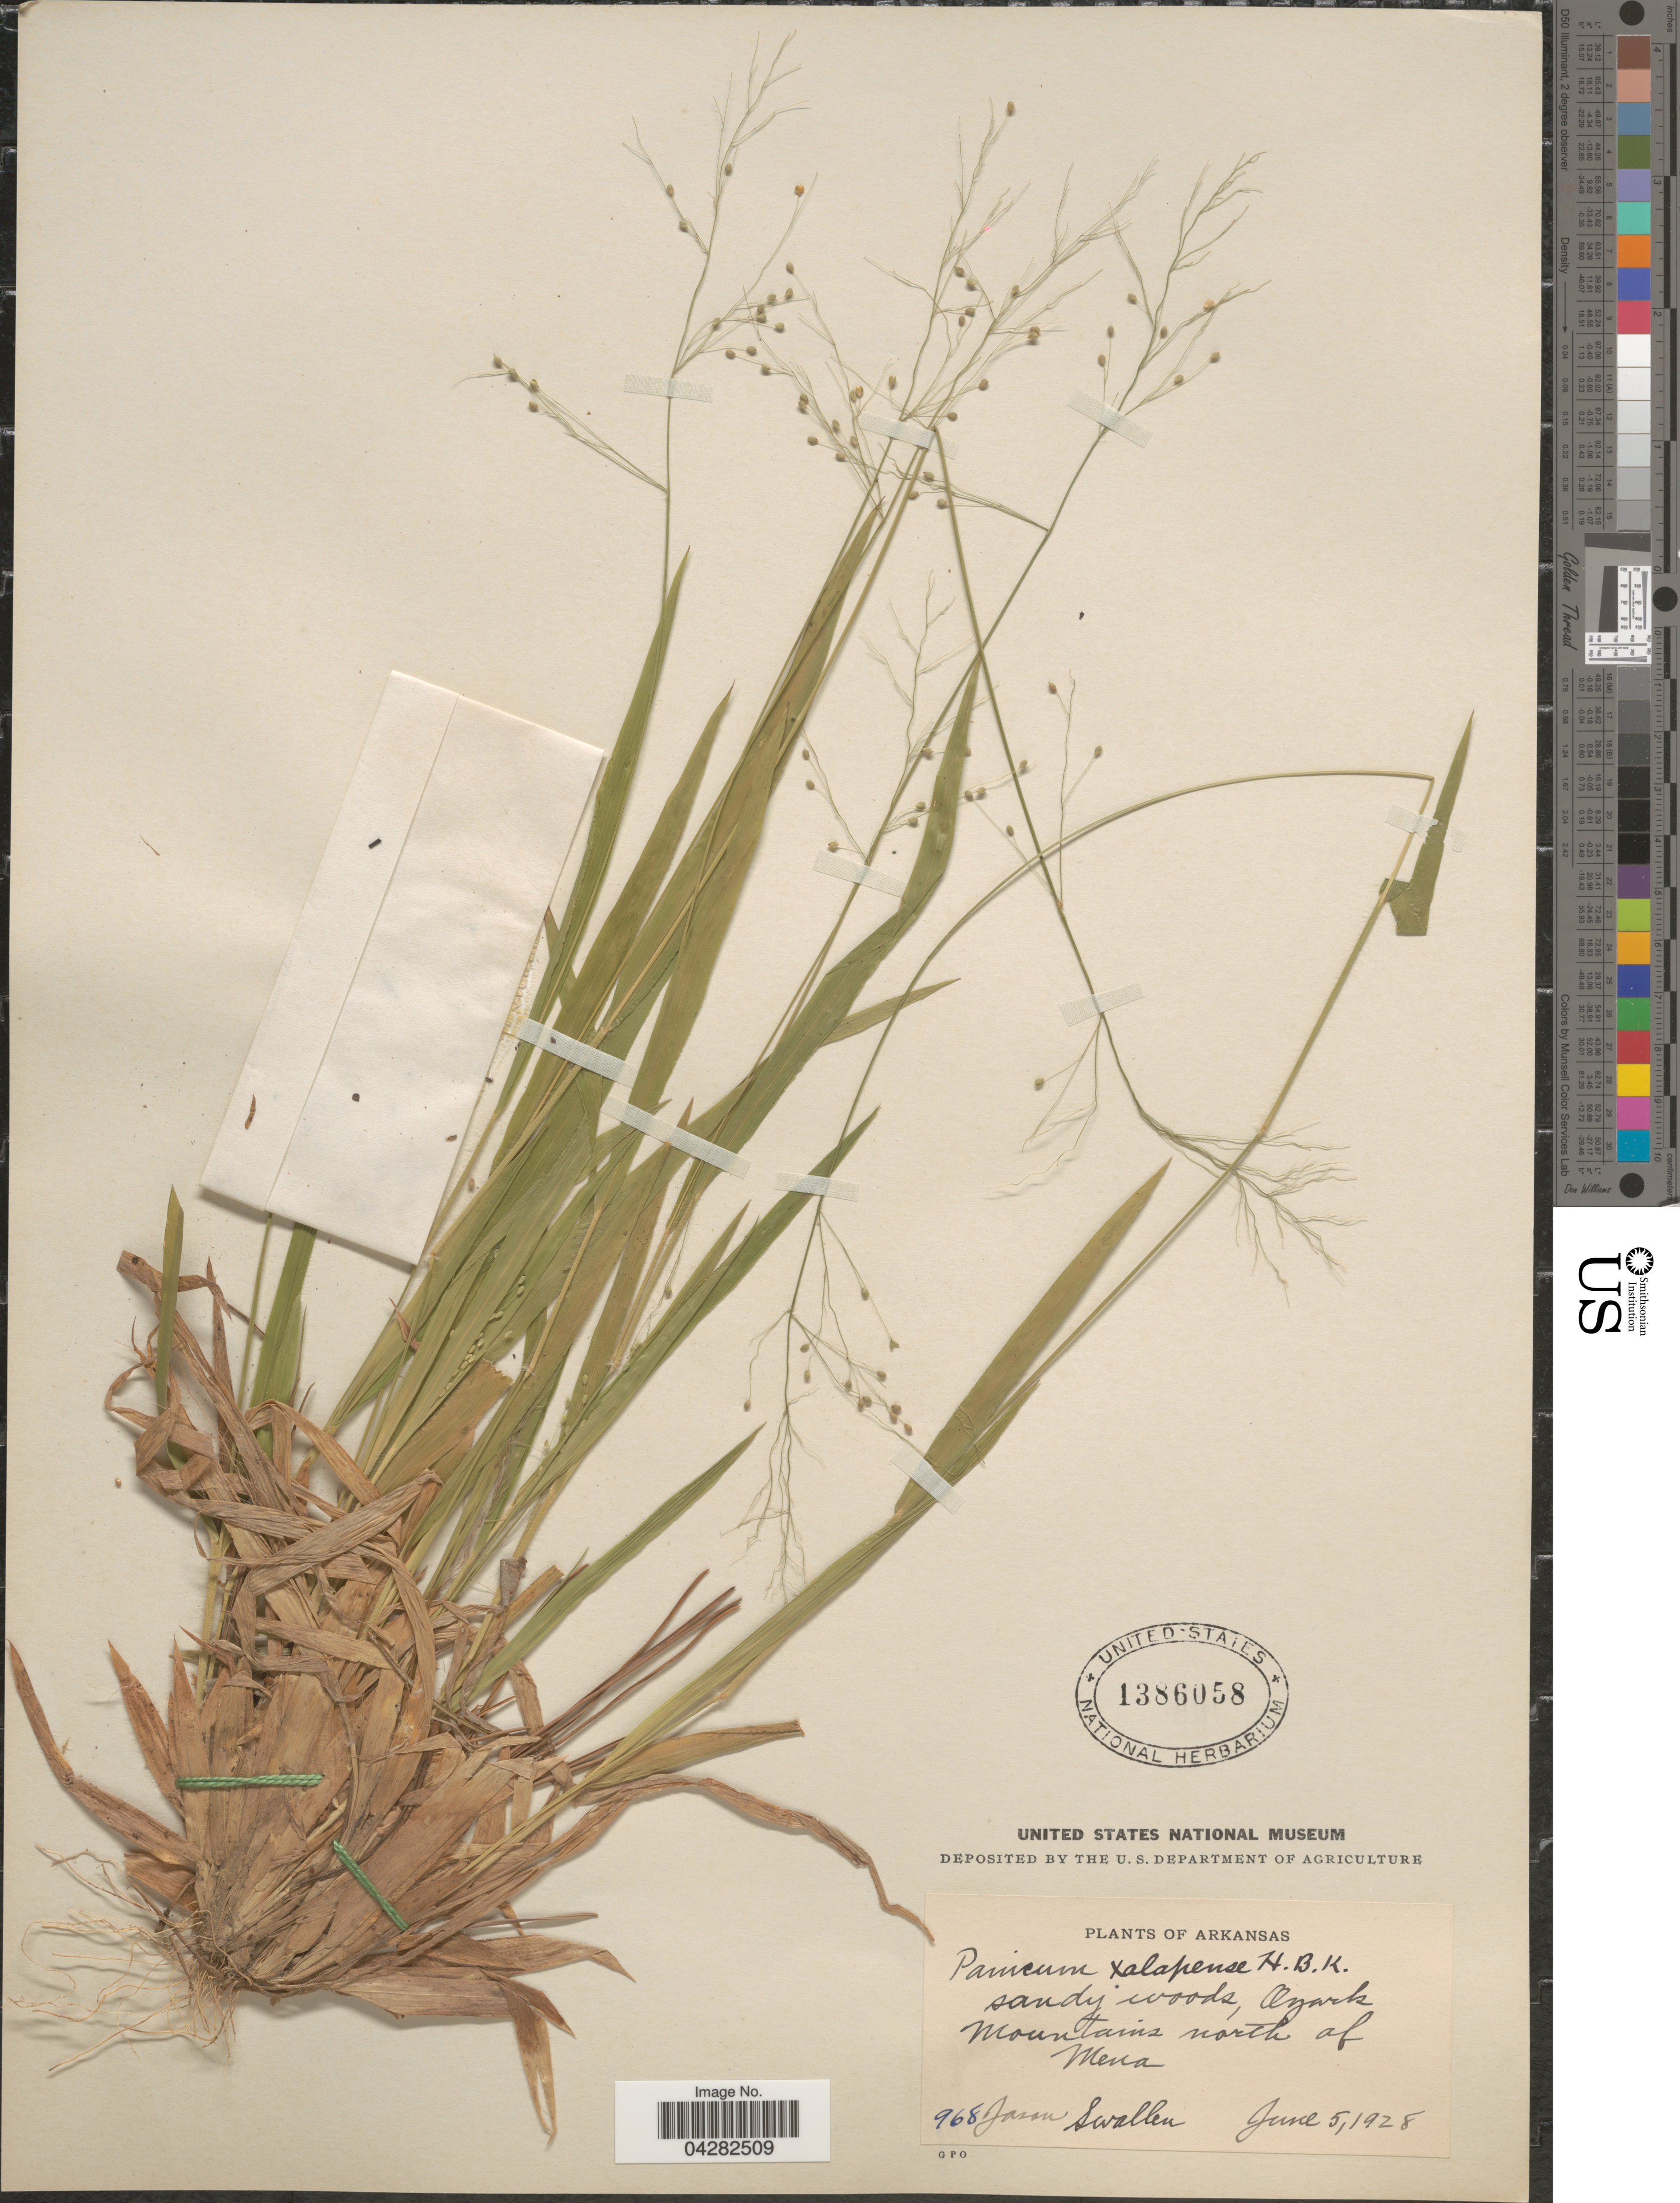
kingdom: Plantae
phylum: Tracheophyta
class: Liliopsida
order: Poales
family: Poaceae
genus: Dichanthelium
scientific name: Dichanthelium laxiflorum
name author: (Lam.) Gould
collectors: J. R. Swallen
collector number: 968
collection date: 1928-06-05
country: United States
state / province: Arkansas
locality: Ozark Mountains north of Mena.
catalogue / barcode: US 1386058